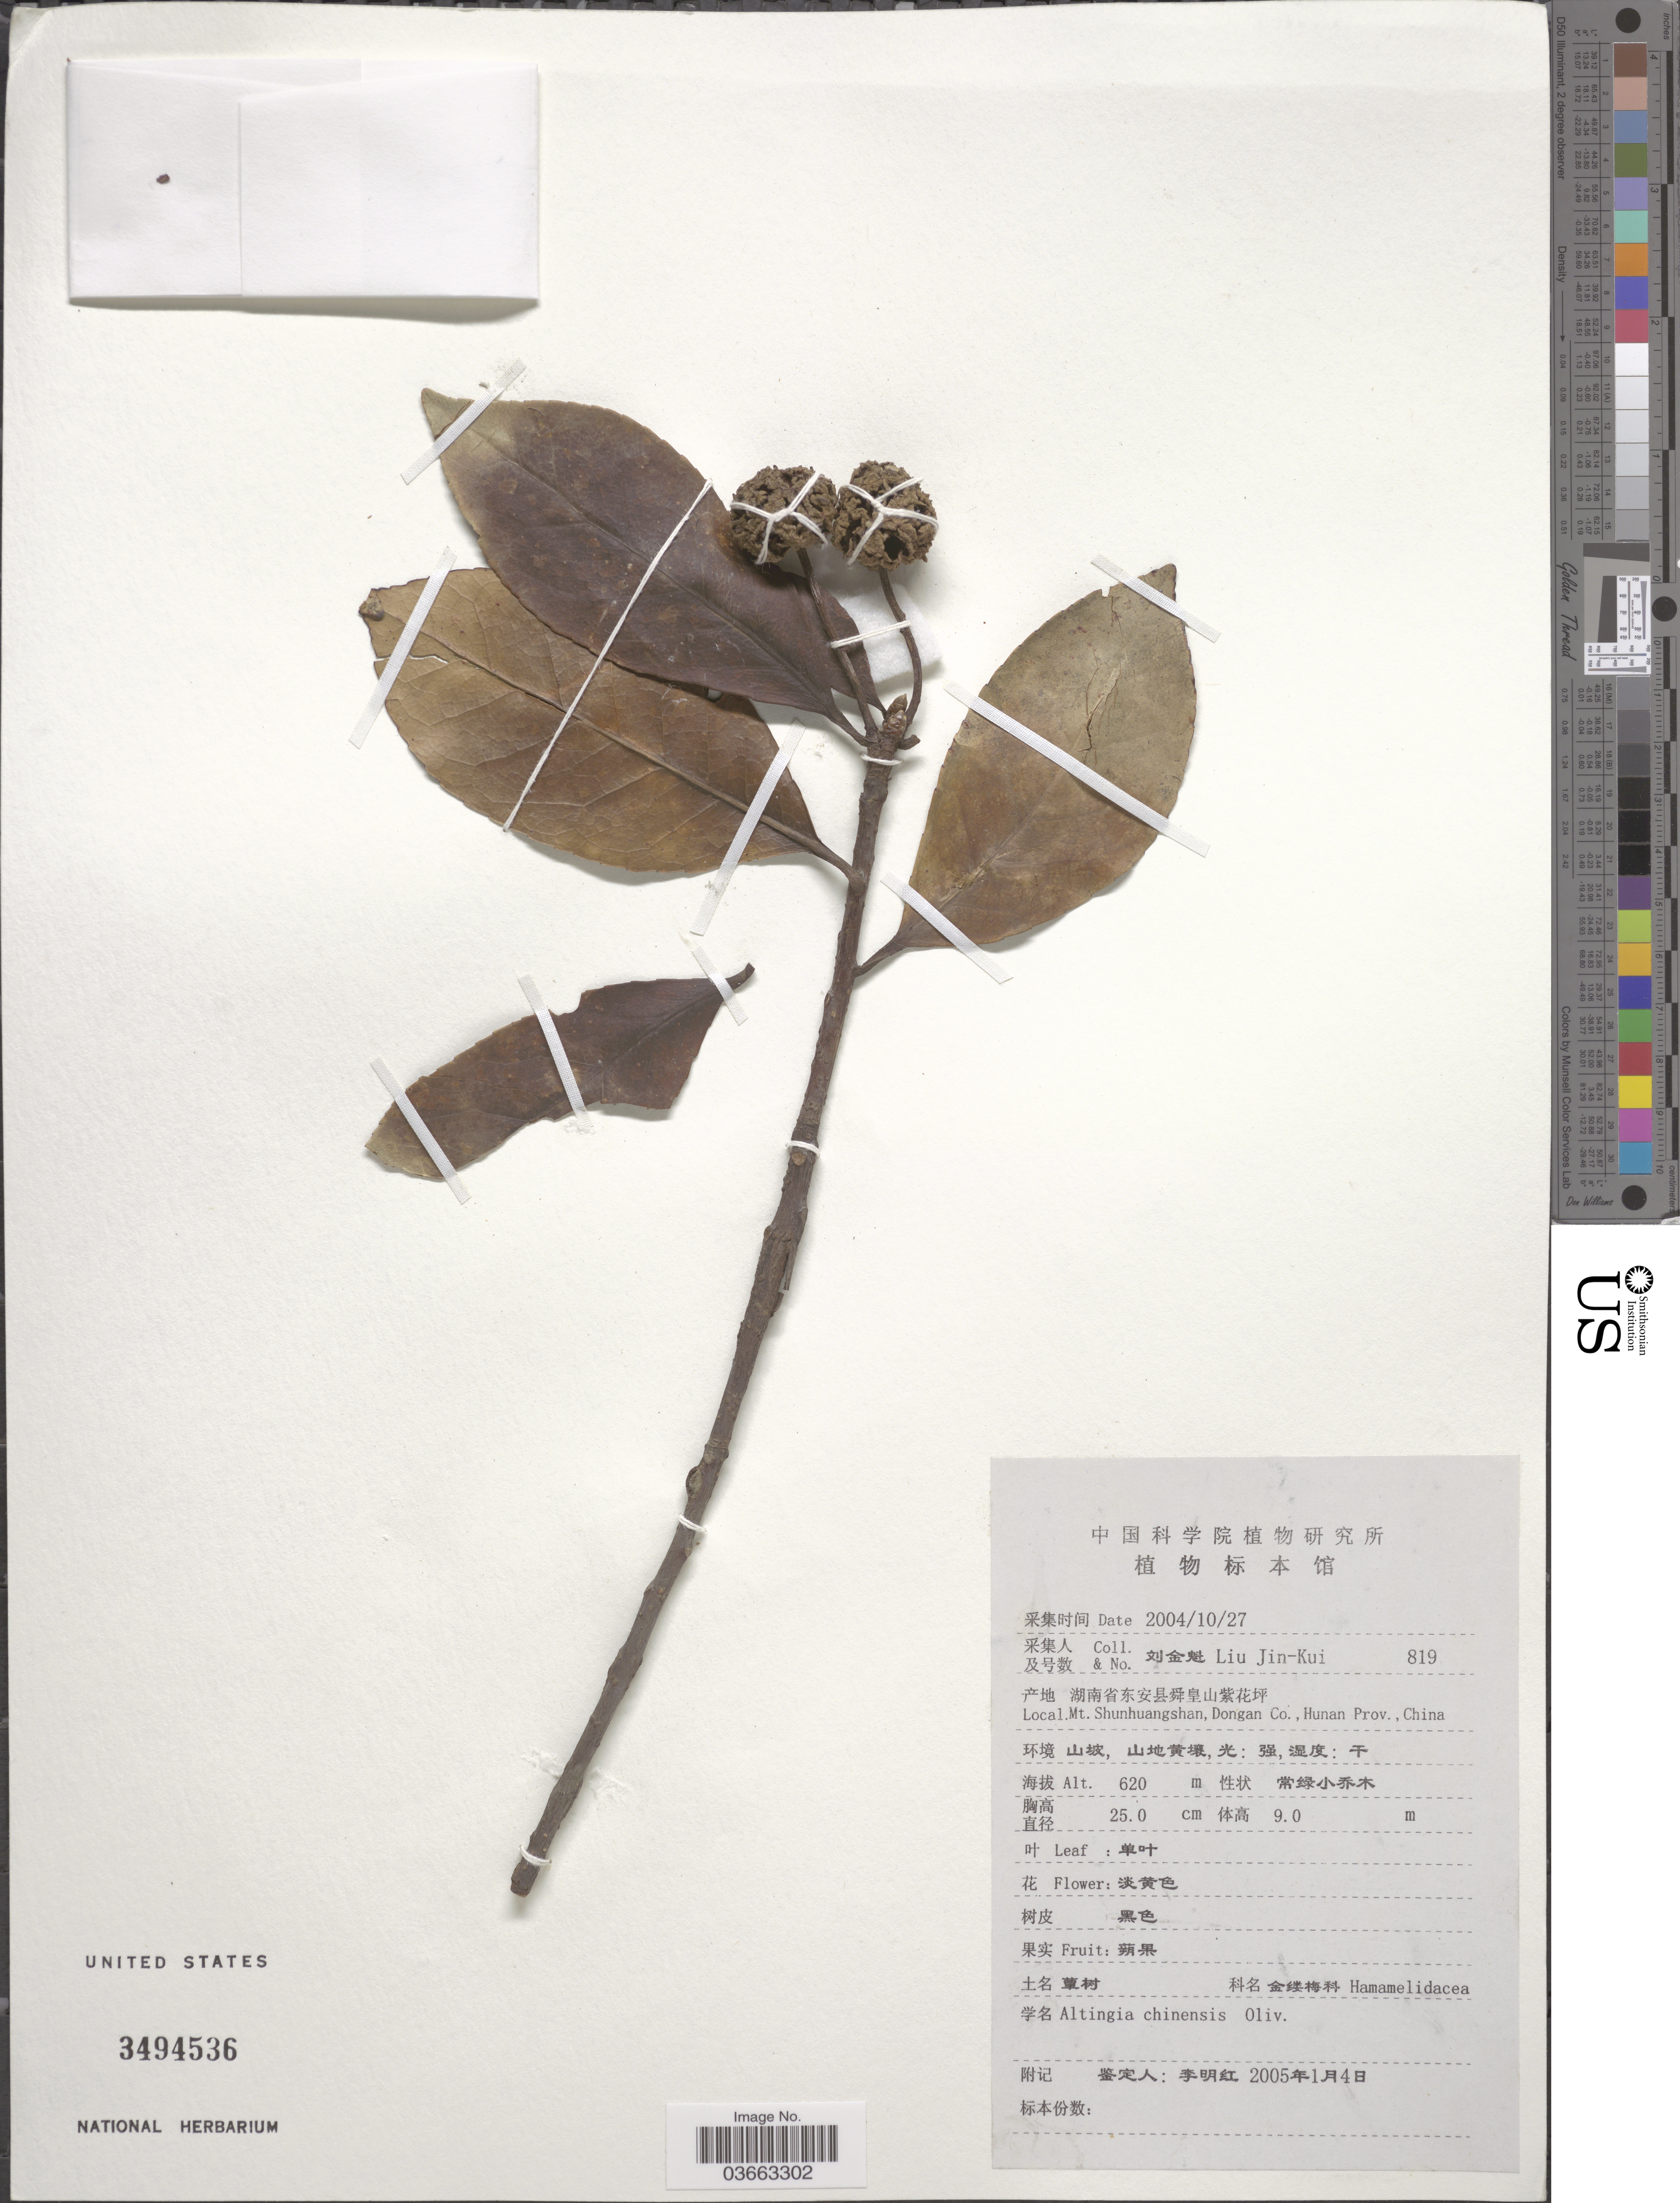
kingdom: Plantae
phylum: Tracheophyta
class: Magnoliopsida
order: Saxifragales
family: Altingiaceae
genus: Liquidambar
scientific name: Liquidambar chinensis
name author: Champ.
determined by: Strong, Mark T., (BOT), Smithsonian Institution - National Museum of Natural History (UNITED STATES)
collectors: Liu Jin-Kui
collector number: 819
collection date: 2004-10-27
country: China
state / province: Hunan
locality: Mt. Shunhuangshan, Dongan Co.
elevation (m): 620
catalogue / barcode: US 3494536